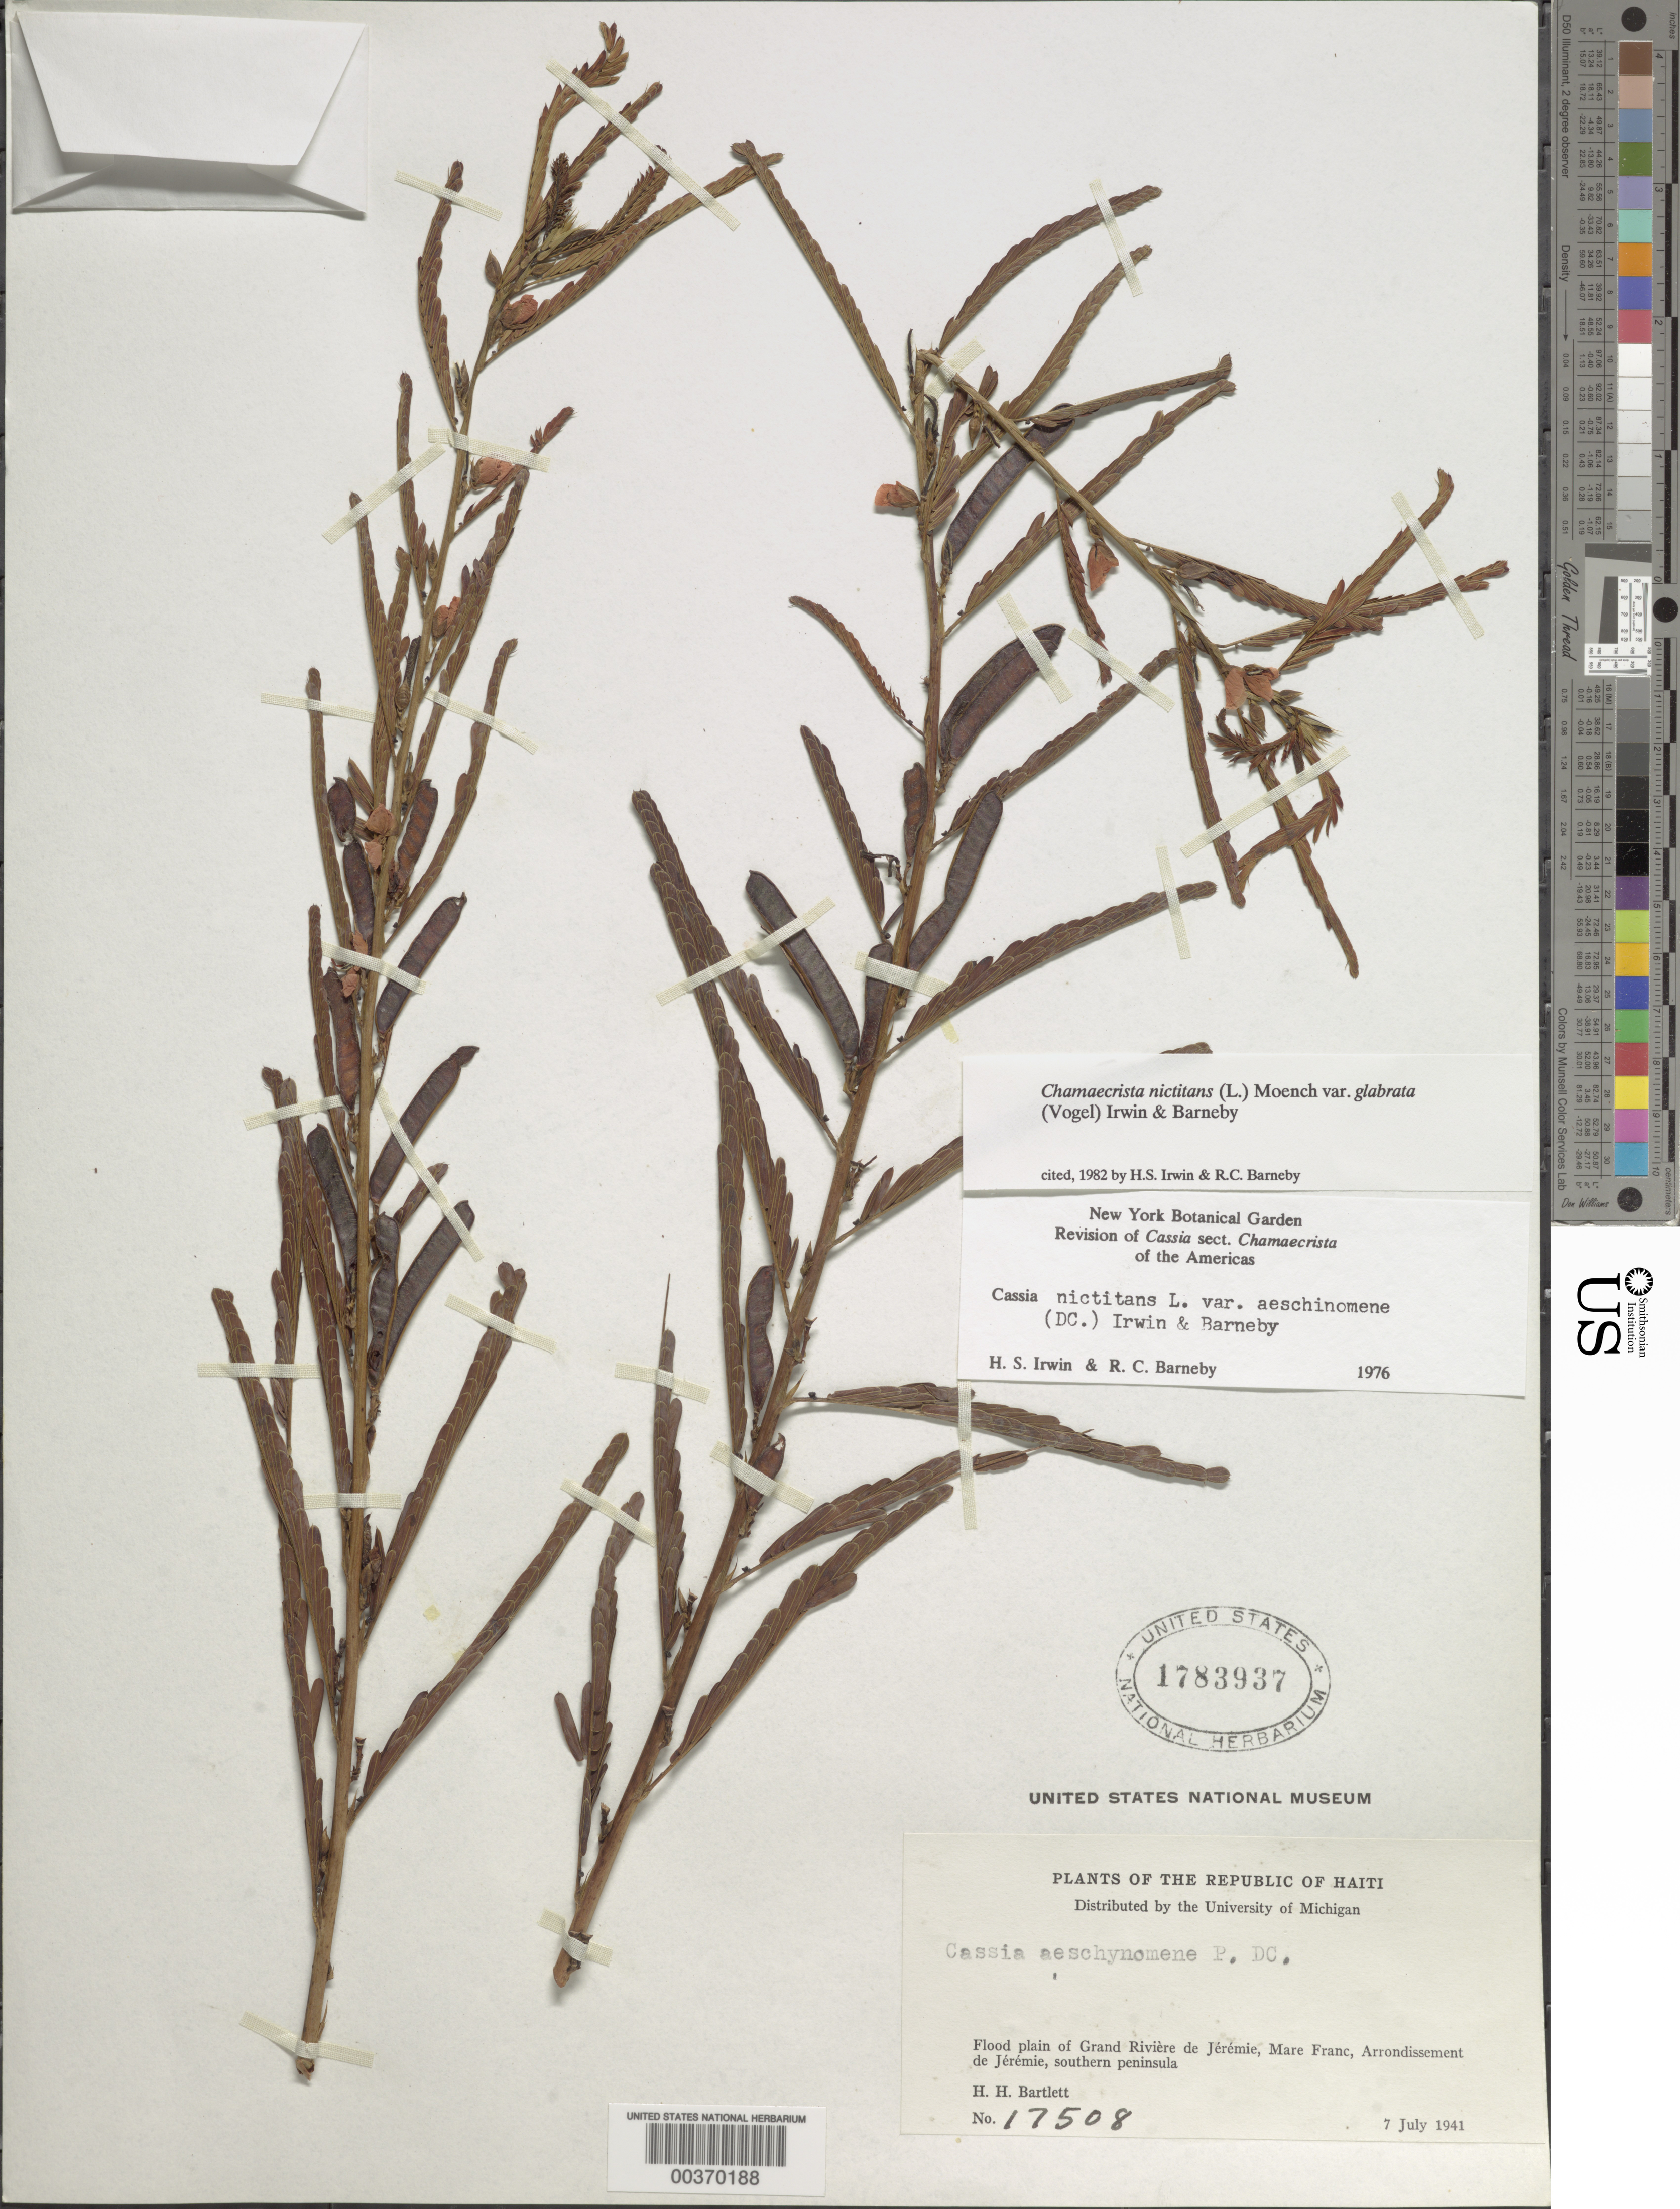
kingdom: Plantae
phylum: Tracheophyta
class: Magnoliopsida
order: Fabales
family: Fabaceae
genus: Chamaecrista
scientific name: Chamaecrista nictitans var. glabrata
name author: (Vogel) H.S. Irwin & Barneby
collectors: H. H. Bartlett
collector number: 17508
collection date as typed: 07 Jul 1941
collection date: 1941-07-07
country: Haiti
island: Hispaniola Island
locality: Flood plain of grand riviere de jeremie, mare franc, arrondissement de jeremie, southern peninsula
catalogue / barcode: US 1783937